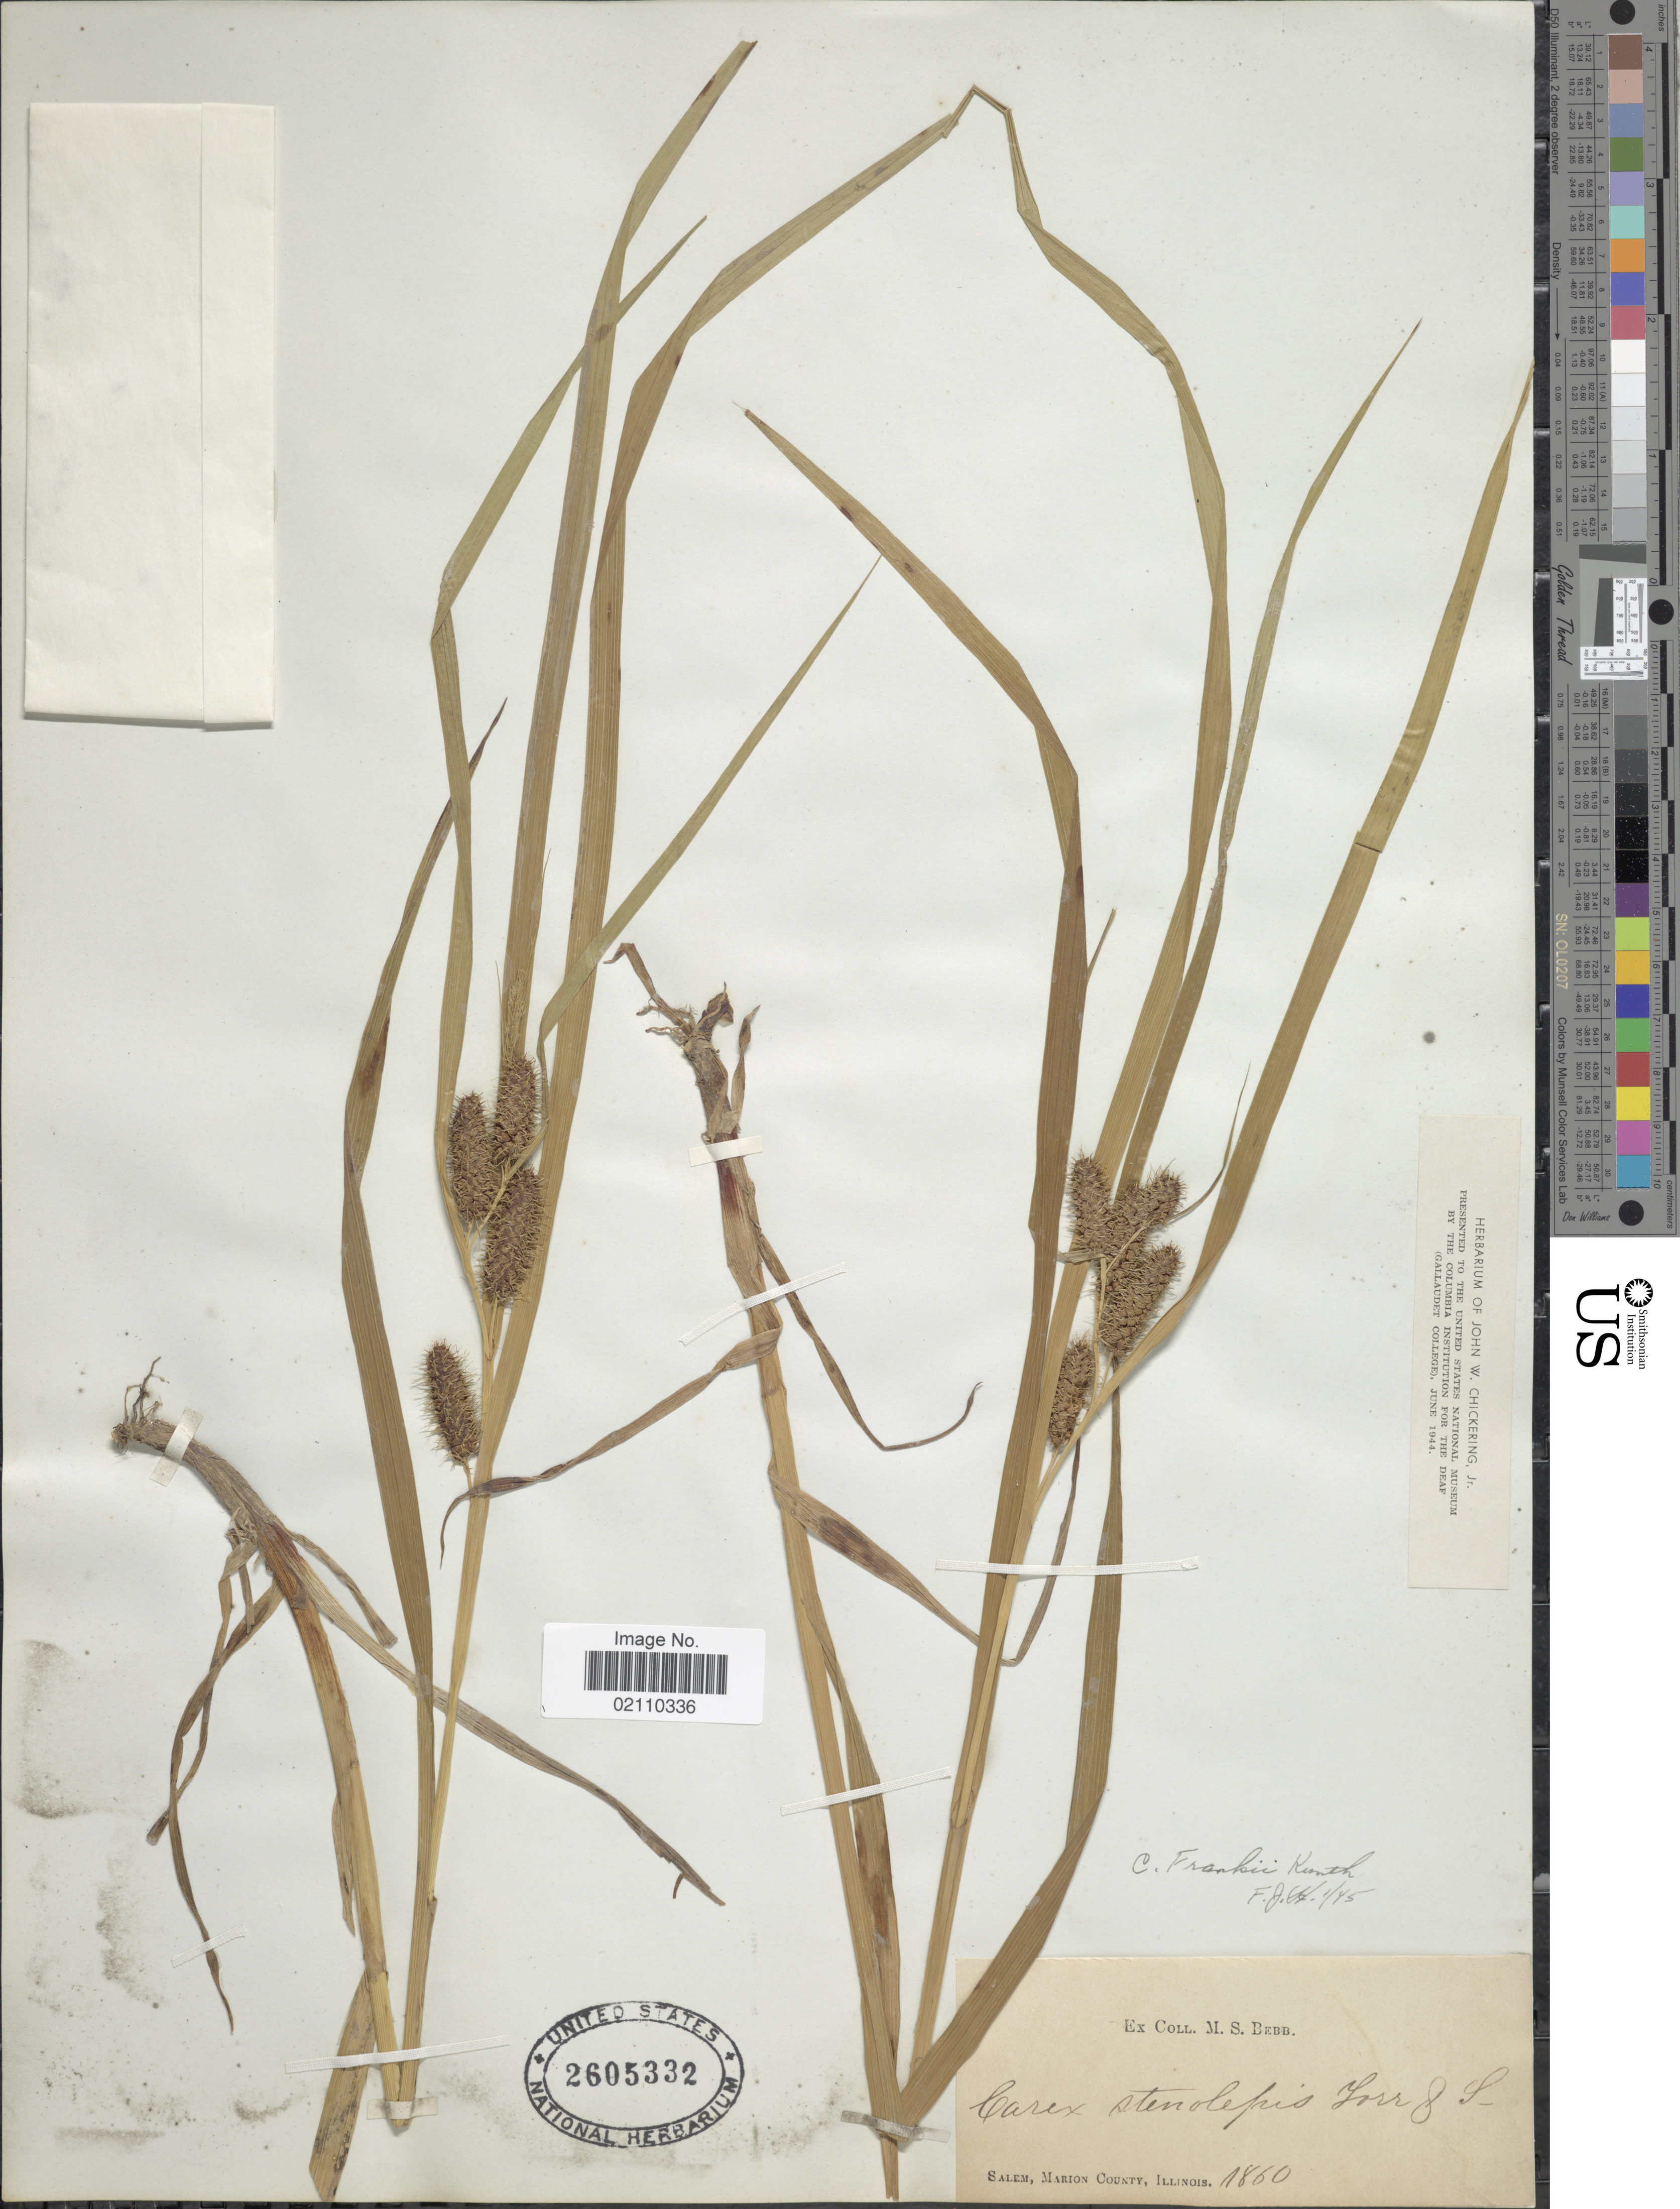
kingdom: Plantae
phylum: Tracheophyta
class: Liliopsida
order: Poales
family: Cyperaceae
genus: Carex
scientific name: Carex frankii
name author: Kunth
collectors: M. Bebb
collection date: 1860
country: United States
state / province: Illinois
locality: Salem, Morrison County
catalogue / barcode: US 2605332